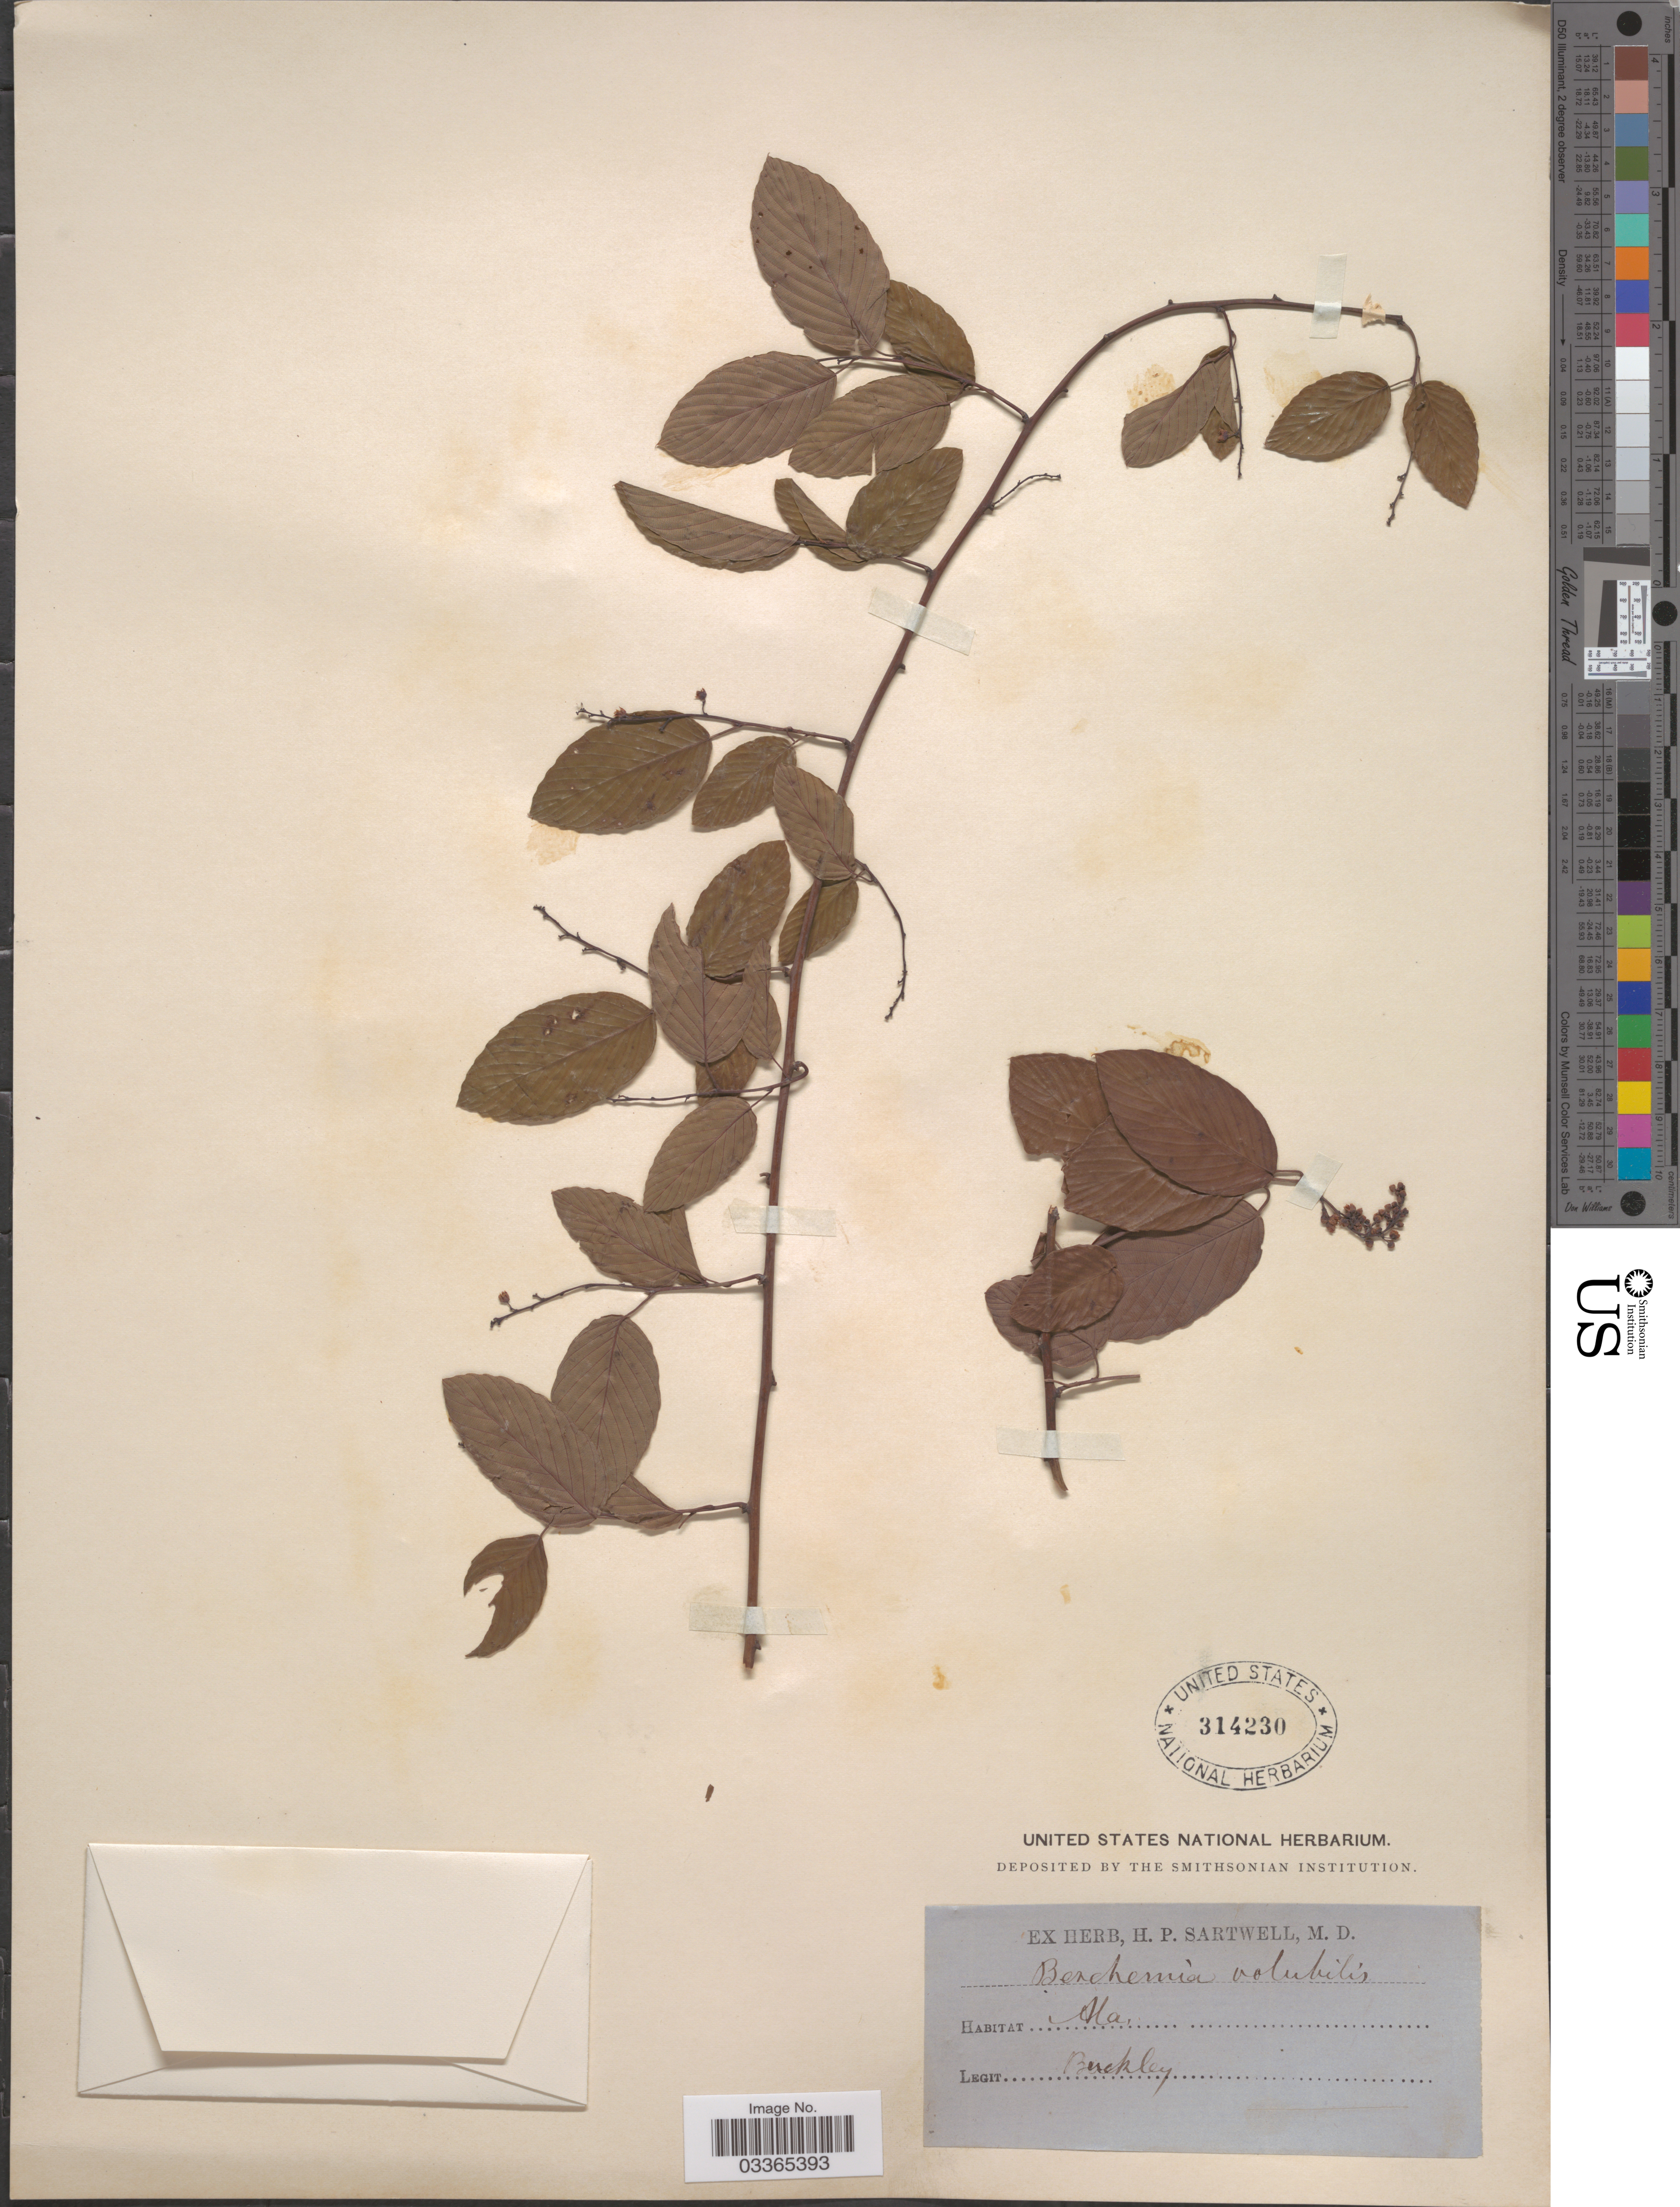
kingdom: Plantae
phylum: Tracheophyta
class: Magnoliopsida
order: Rosales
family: Rhamnaceae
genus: Berchemia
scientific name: Berchemia scandens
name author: (Hill) K. Koch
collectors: -- Buckley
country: United States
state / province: Alabama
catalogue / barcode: US 314230